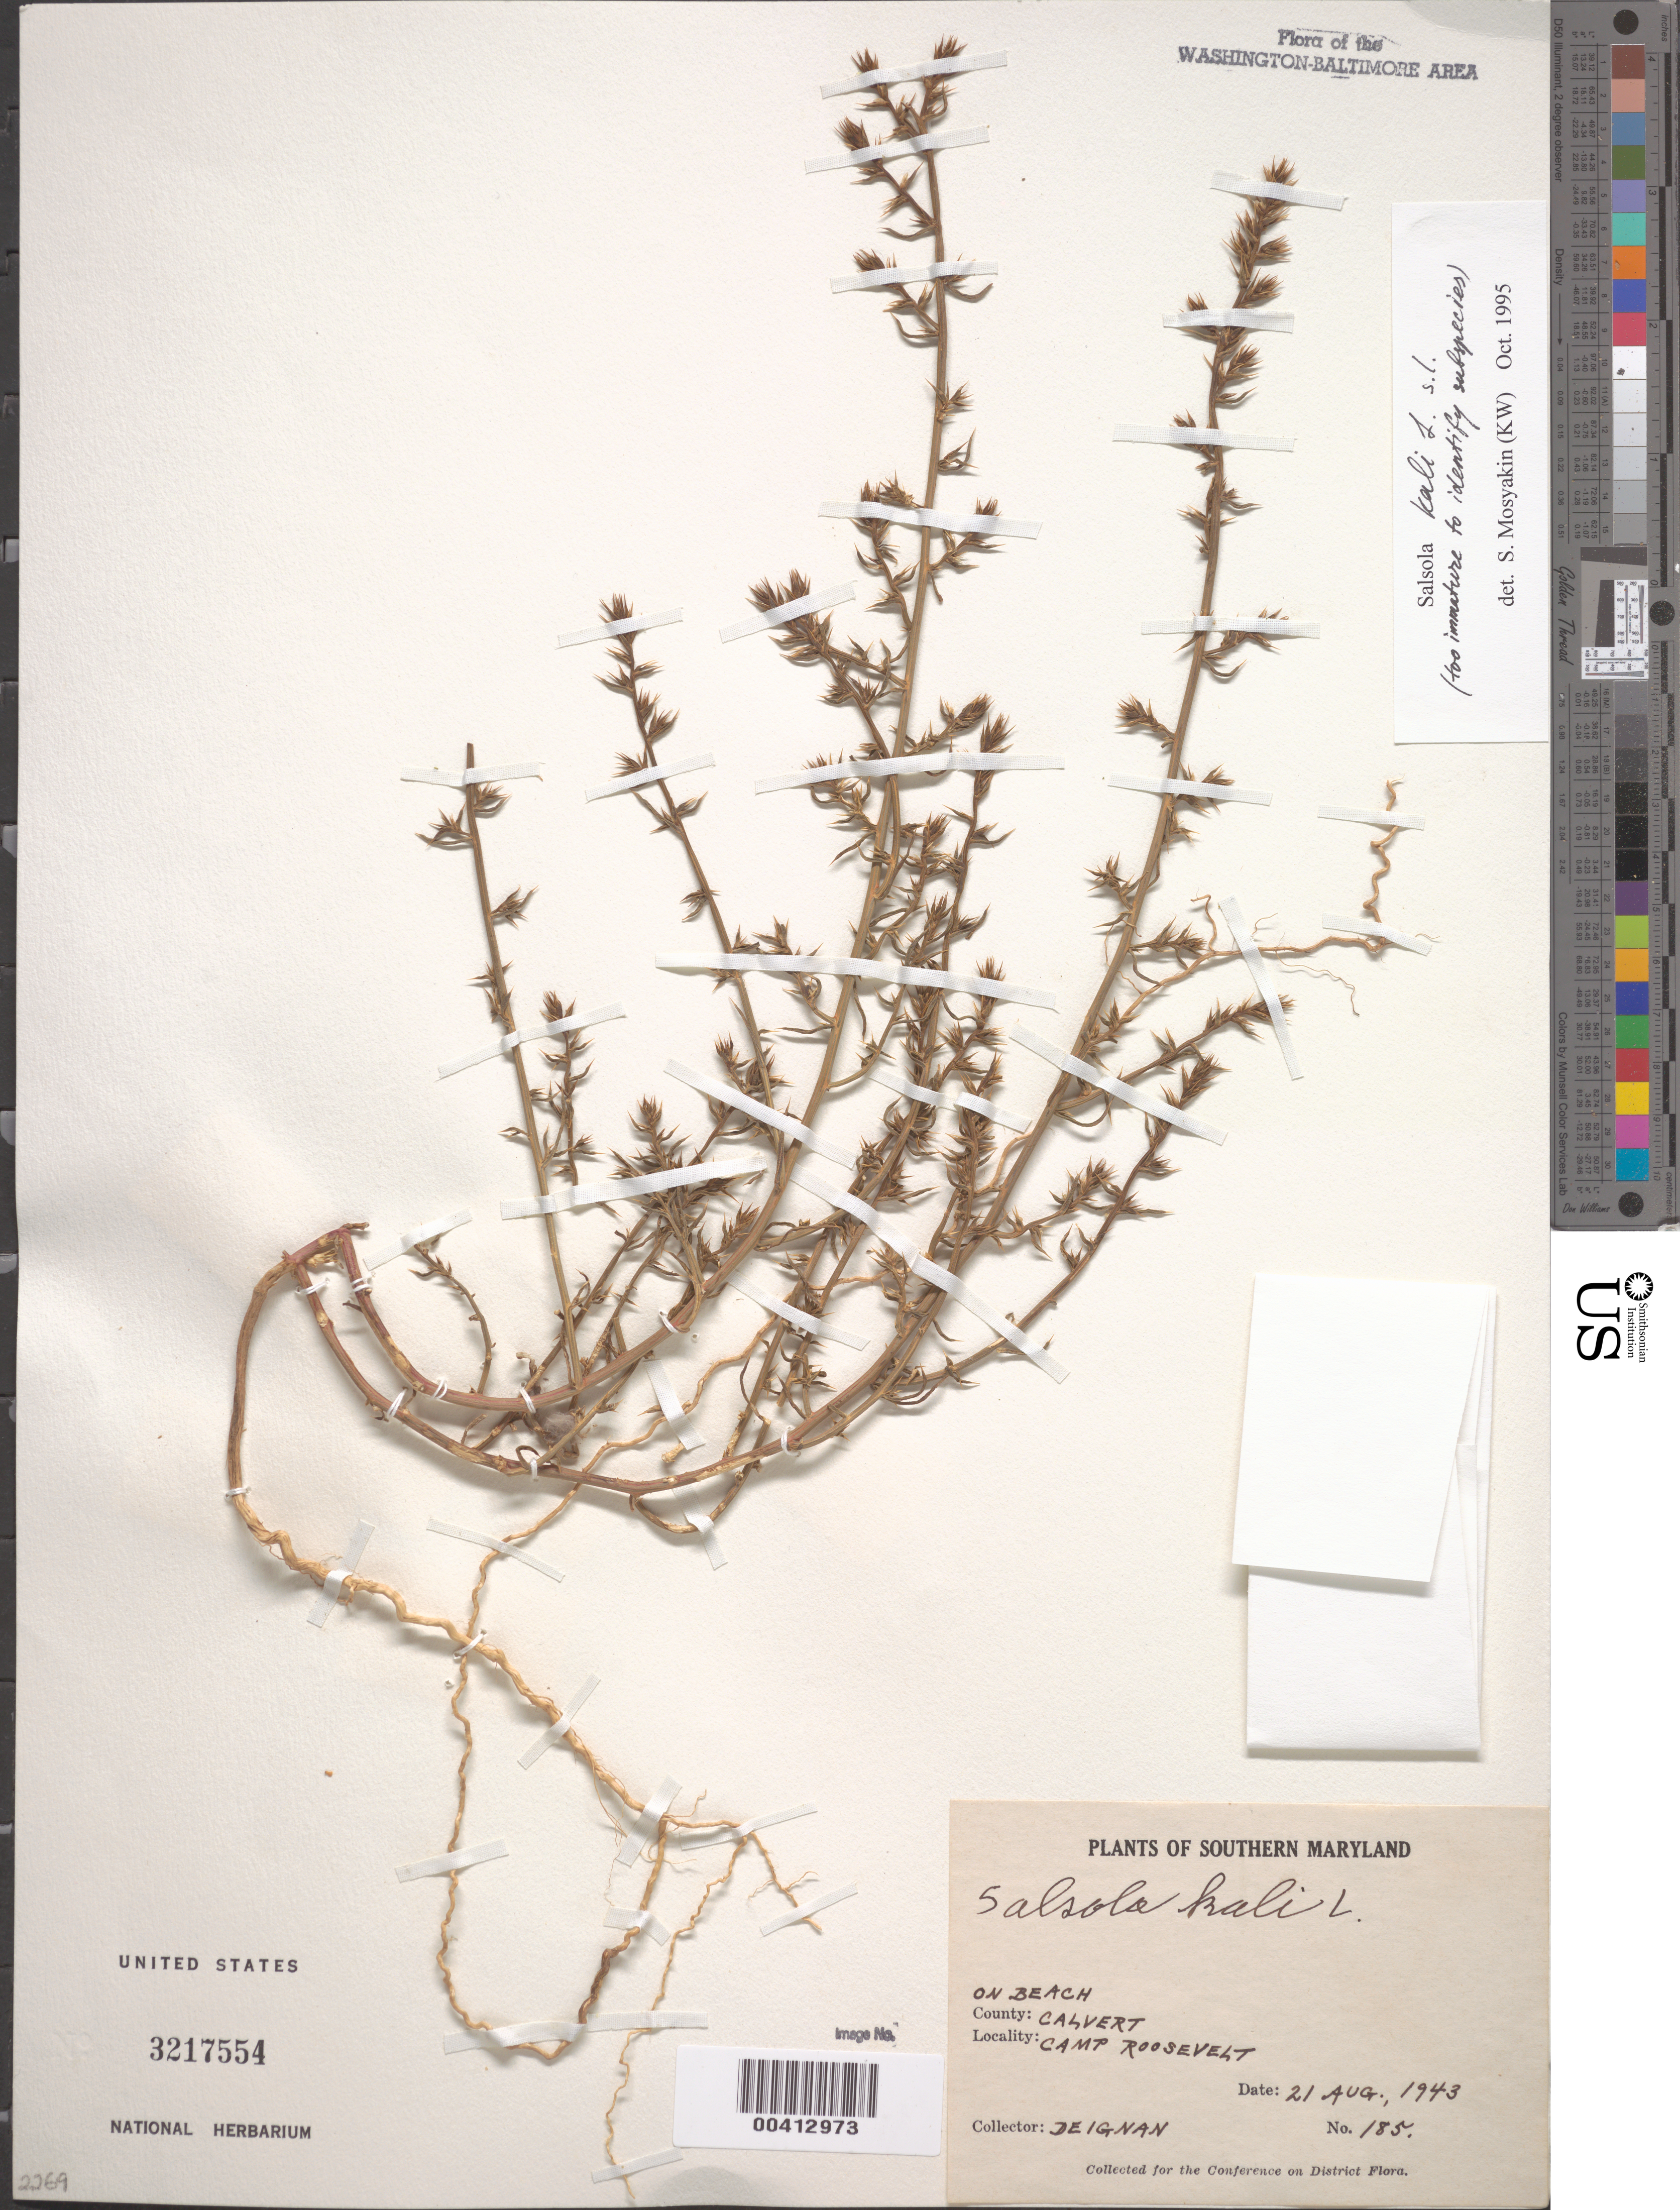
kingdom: Plantae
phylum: Tracheophyta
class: Magnoliopsida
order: Caryophyllales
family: Amaranthaceae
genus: Salsola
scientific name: Salsola kali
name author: L.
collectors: H. Deignan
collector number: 185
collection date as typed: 21 Aug 1943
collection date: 1943-08-21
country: United States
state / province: Maryland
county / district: Calvert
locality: Camp Roosevelt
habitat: On beach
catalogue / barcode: US 3217554